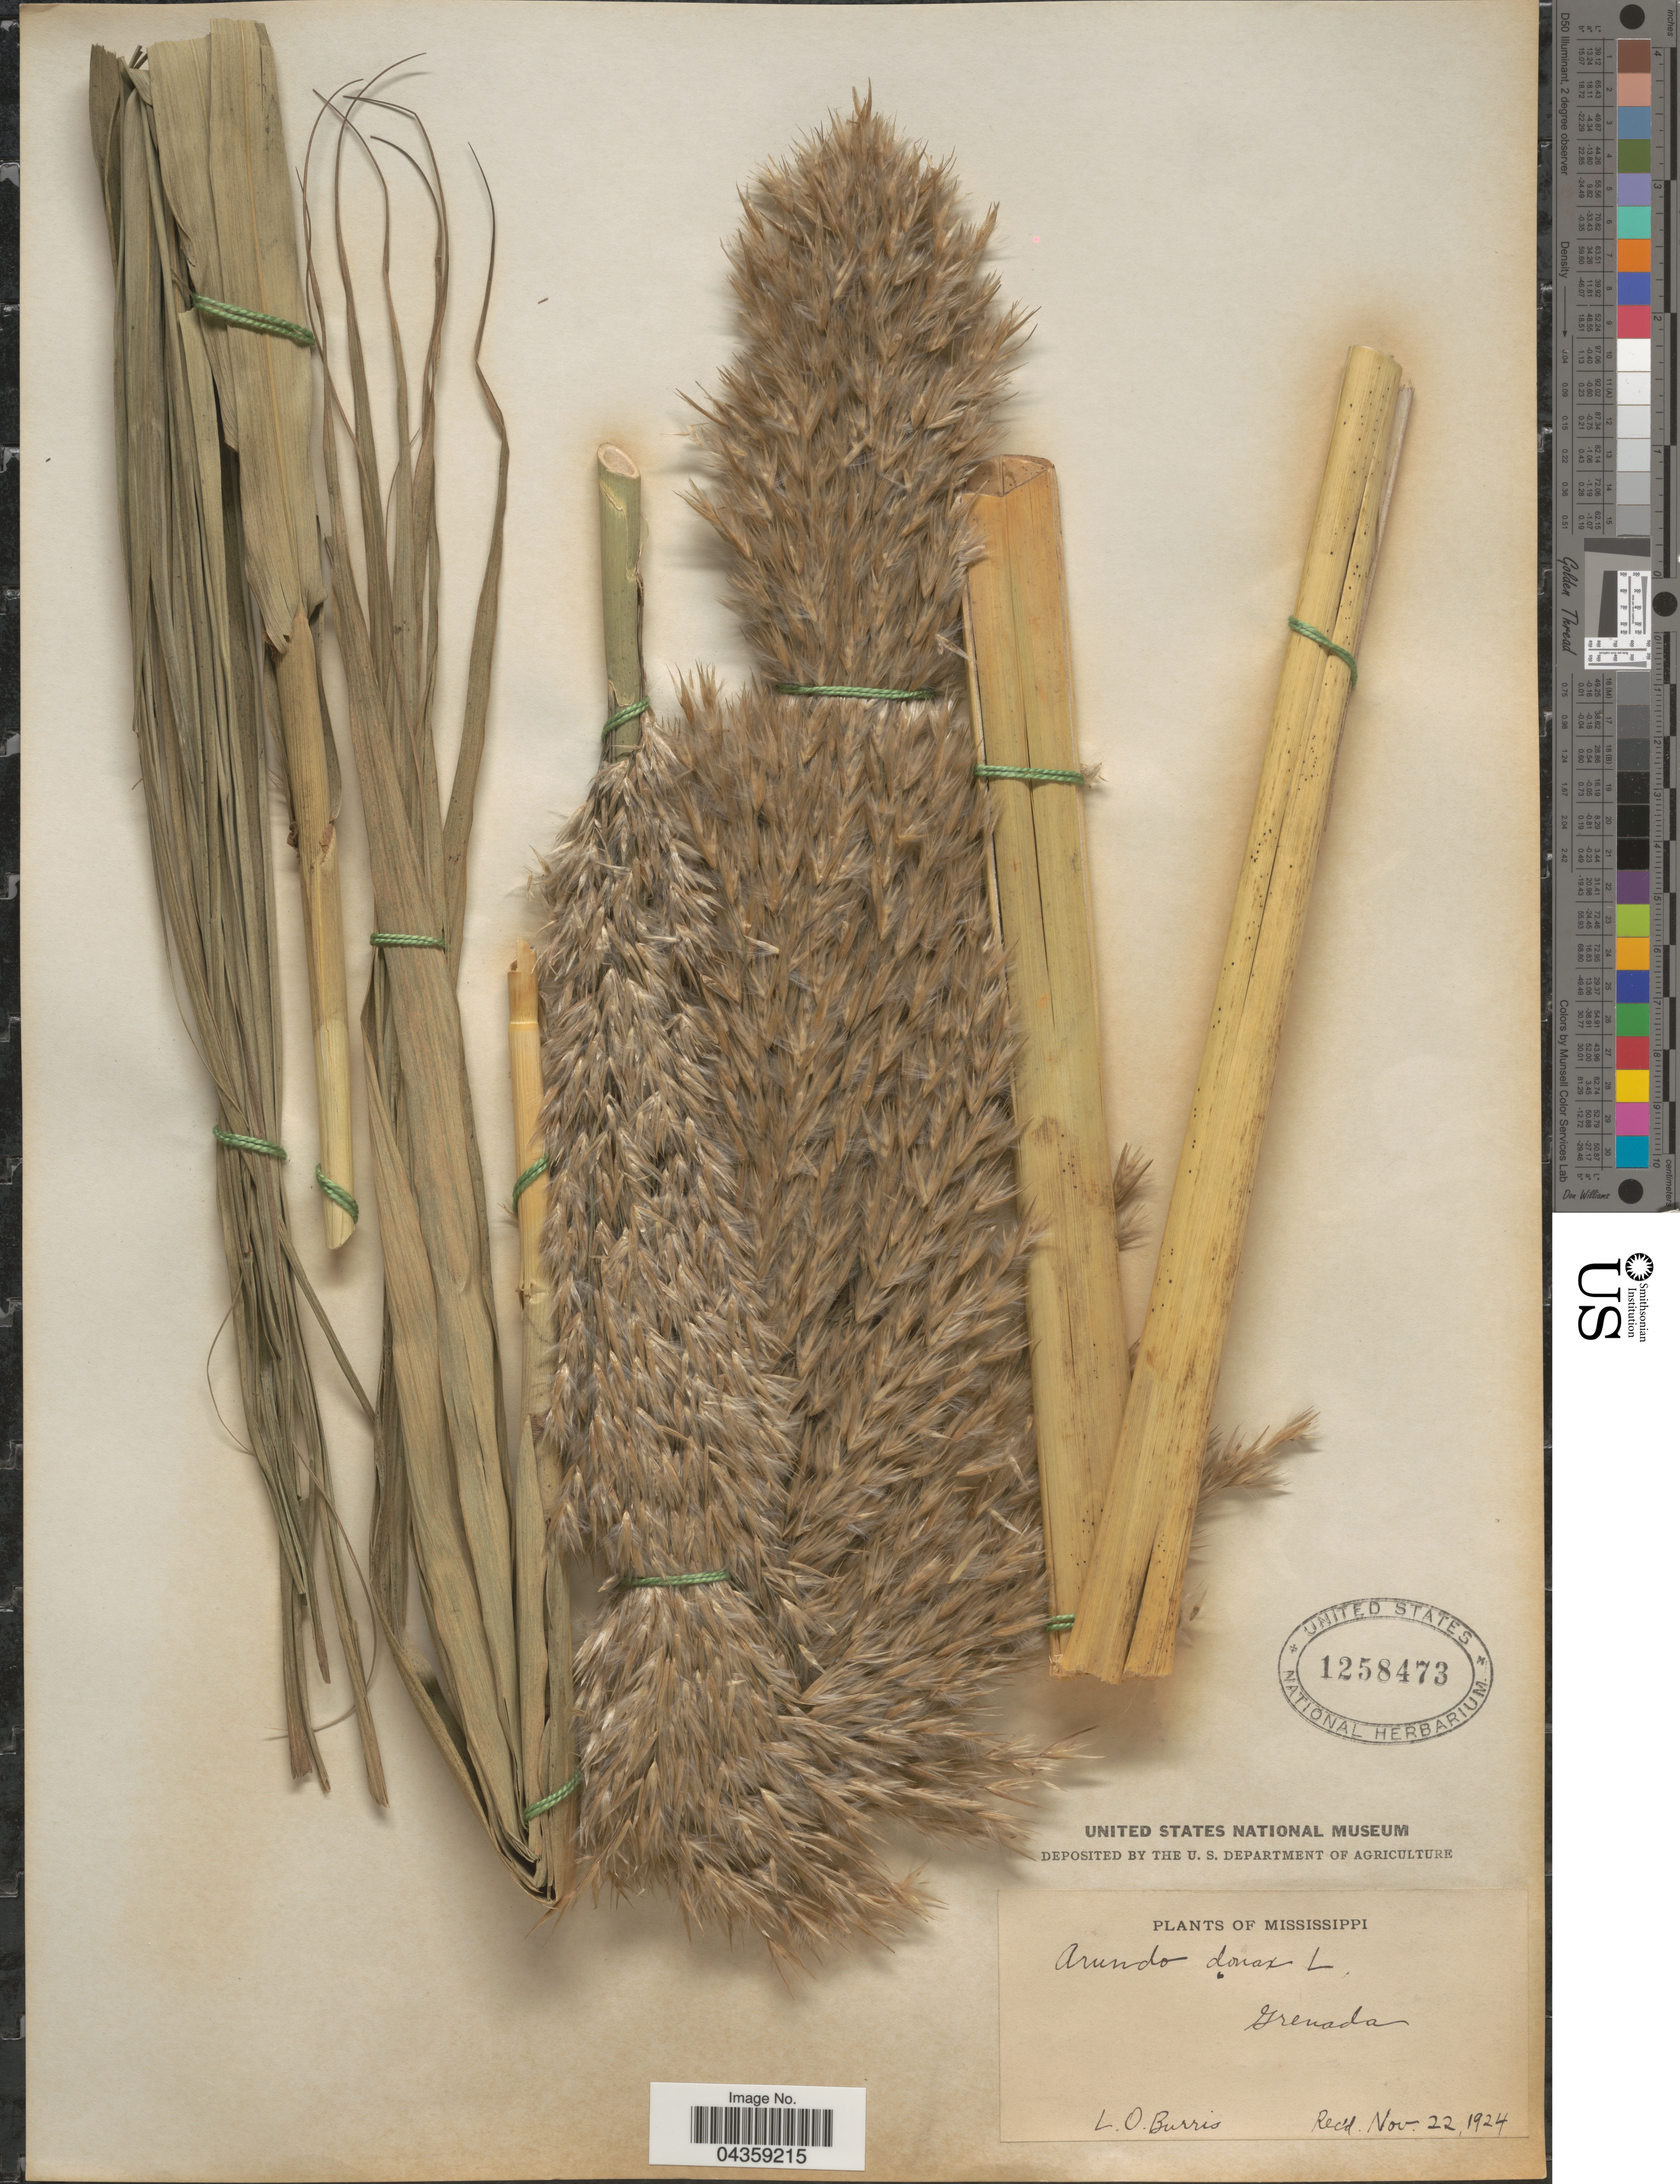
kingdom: Plantae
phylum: Tracheophyta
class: Liliopsida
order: Poales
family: Poaceae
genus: Arundo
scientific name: Arundo donax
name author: L.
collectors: L. Burris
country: United States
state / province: Mississippi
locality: Granada.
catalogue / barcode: US 1258473